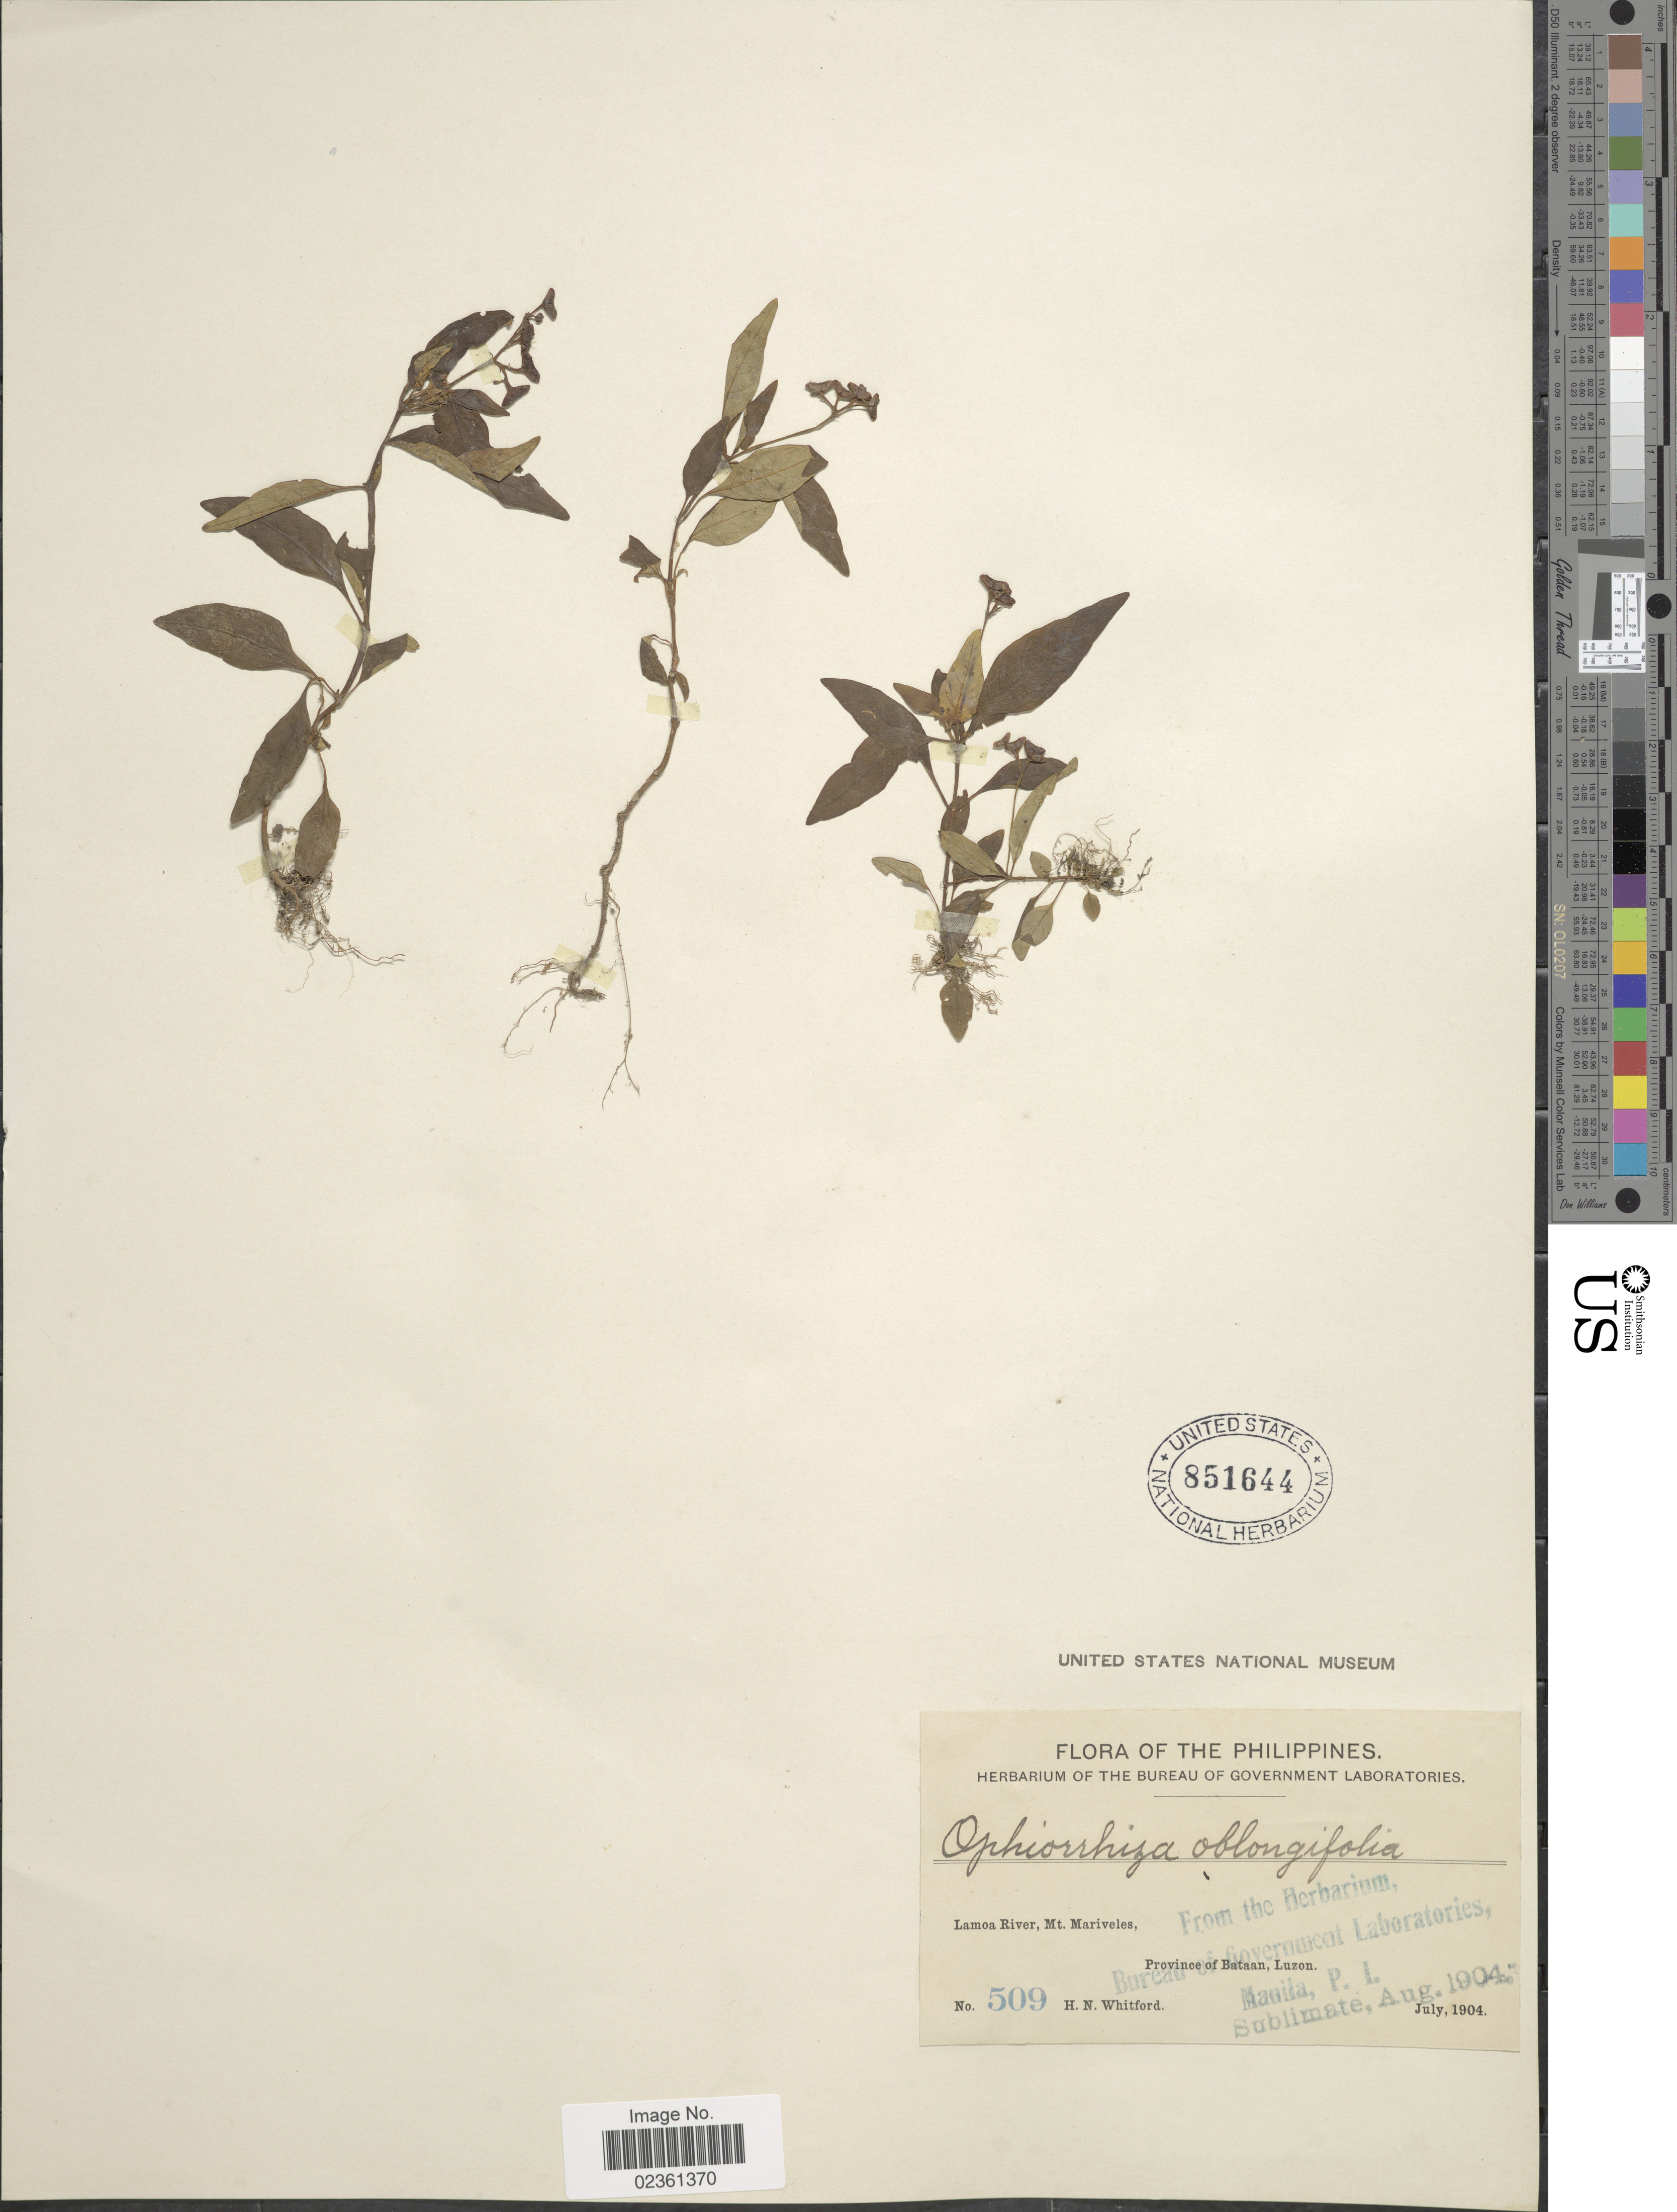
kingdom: Plantae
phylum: Tracheophyta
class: Magnoliopsida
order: Gentianales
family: Rubiaceae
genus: Ophiorrhiza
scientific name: Ophiorrhiza oblongifolia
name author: DC.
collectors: H. N. Whitford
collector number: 509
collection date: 1904-07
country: Philippines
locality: Lamao River, Mt. Mariveles, Province of Bataan, Luzon.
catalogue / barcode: US 851644